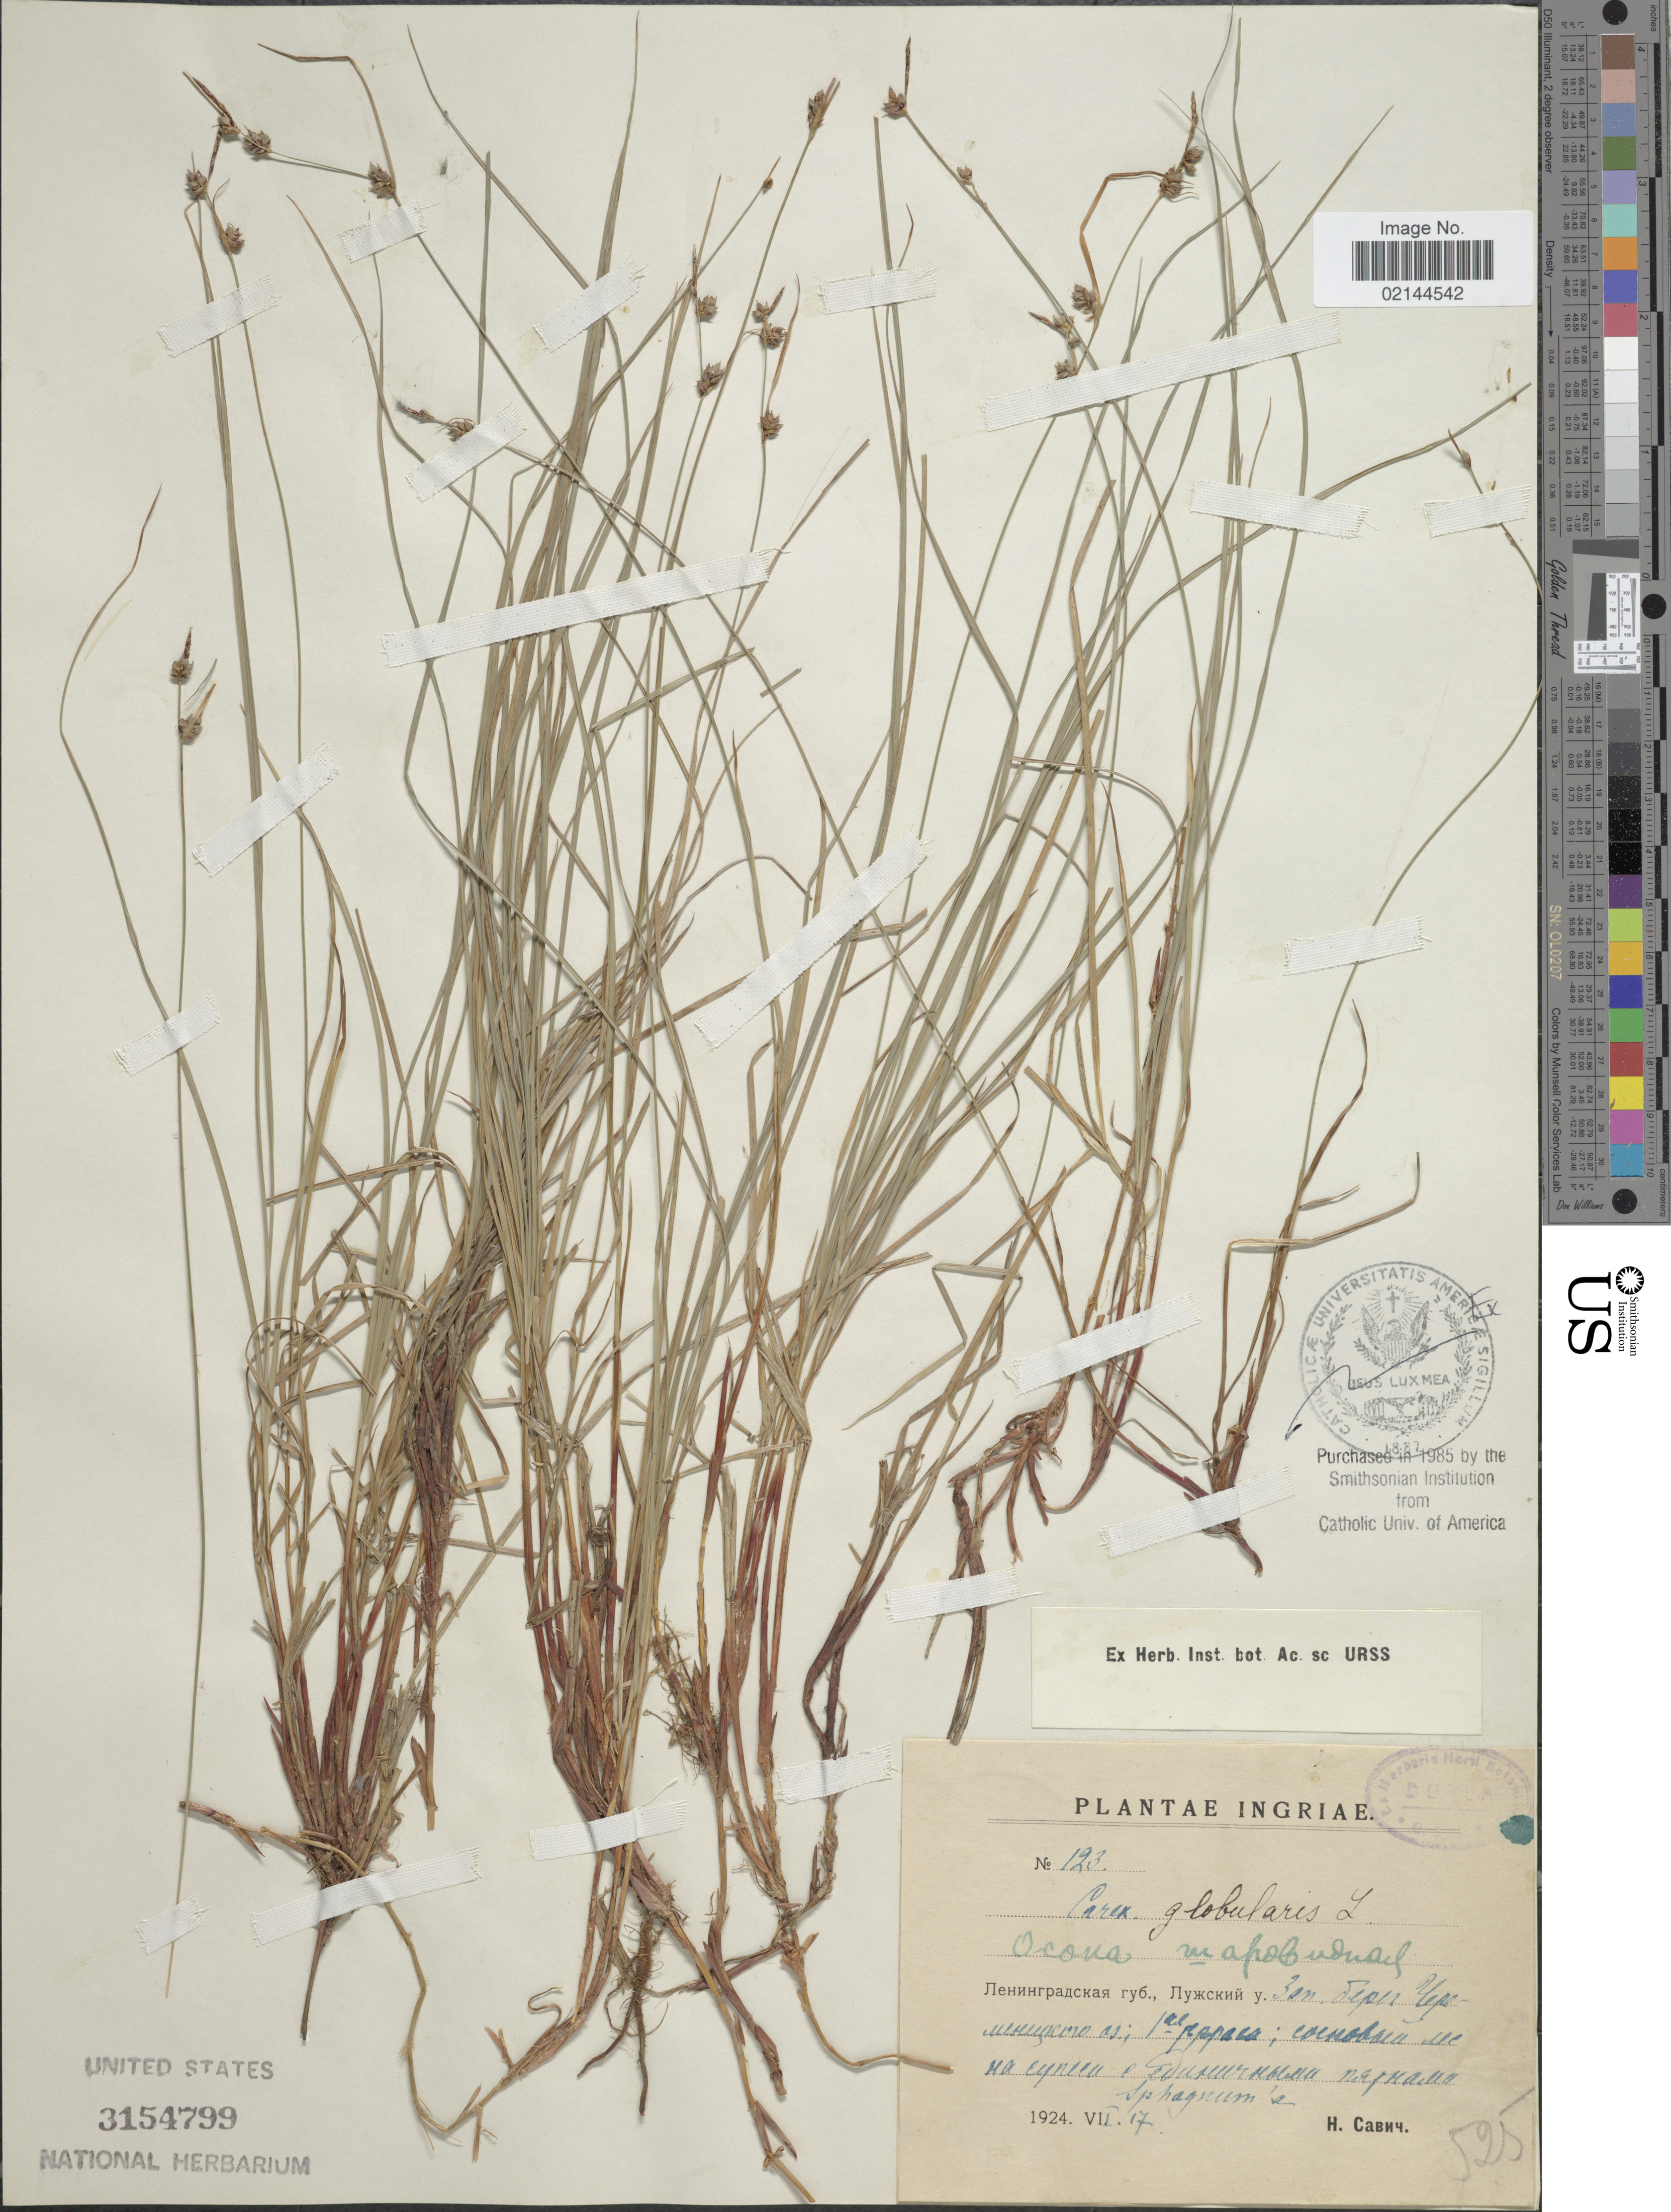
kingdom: Plantae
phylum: Tracheophyta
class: Liliopsida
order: Poales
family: Cyperaceae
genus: Carex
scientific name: Carex globularis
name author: L.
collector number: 123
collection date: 1924-07-17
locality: Ingriae.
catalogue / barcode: US 3154799